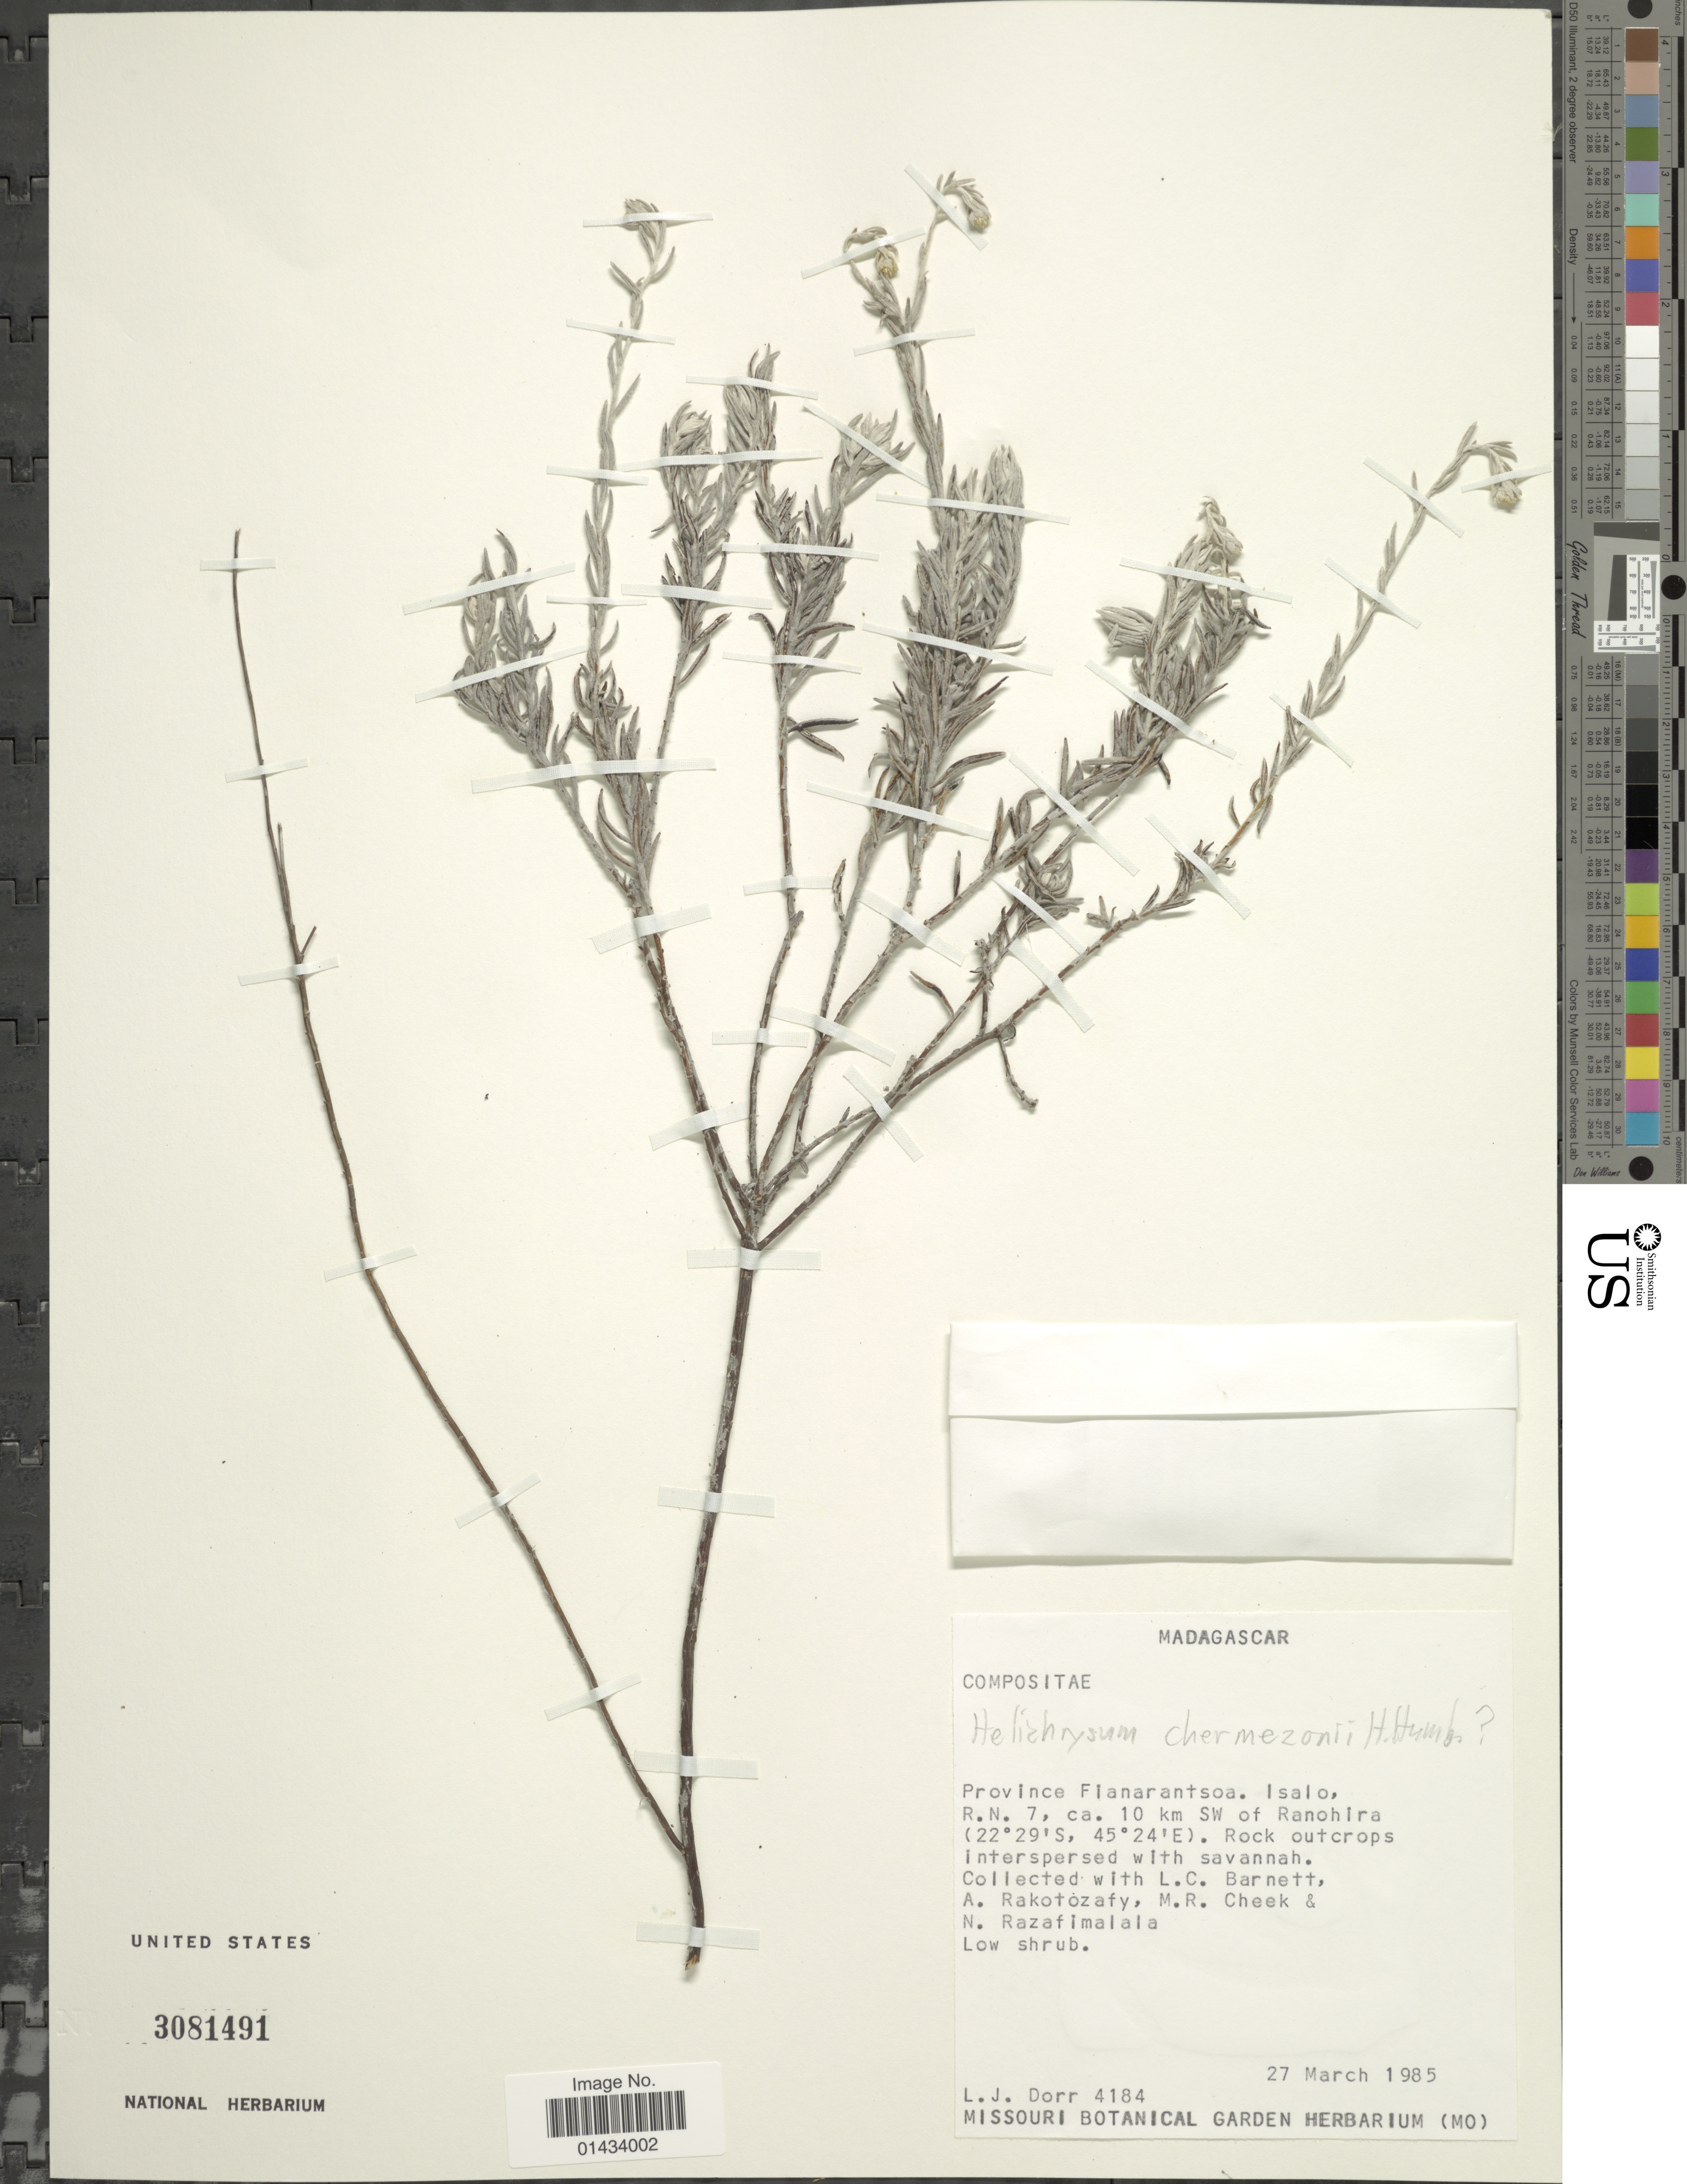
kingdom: Plantae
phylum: Tracheophyta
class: Magnoliopsida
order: Asterales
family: Asteraceae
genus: Helichrysum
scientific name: Helichrysum sp.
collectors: L. J. Dorr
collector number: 4184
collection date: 1985-03-27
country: Madagascar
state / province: Ihorombe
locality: Isalo, R.N. 7, ca. 10 km SW of Ranohira, rock outcrops interspersed with savannah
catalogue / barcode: US 3081491